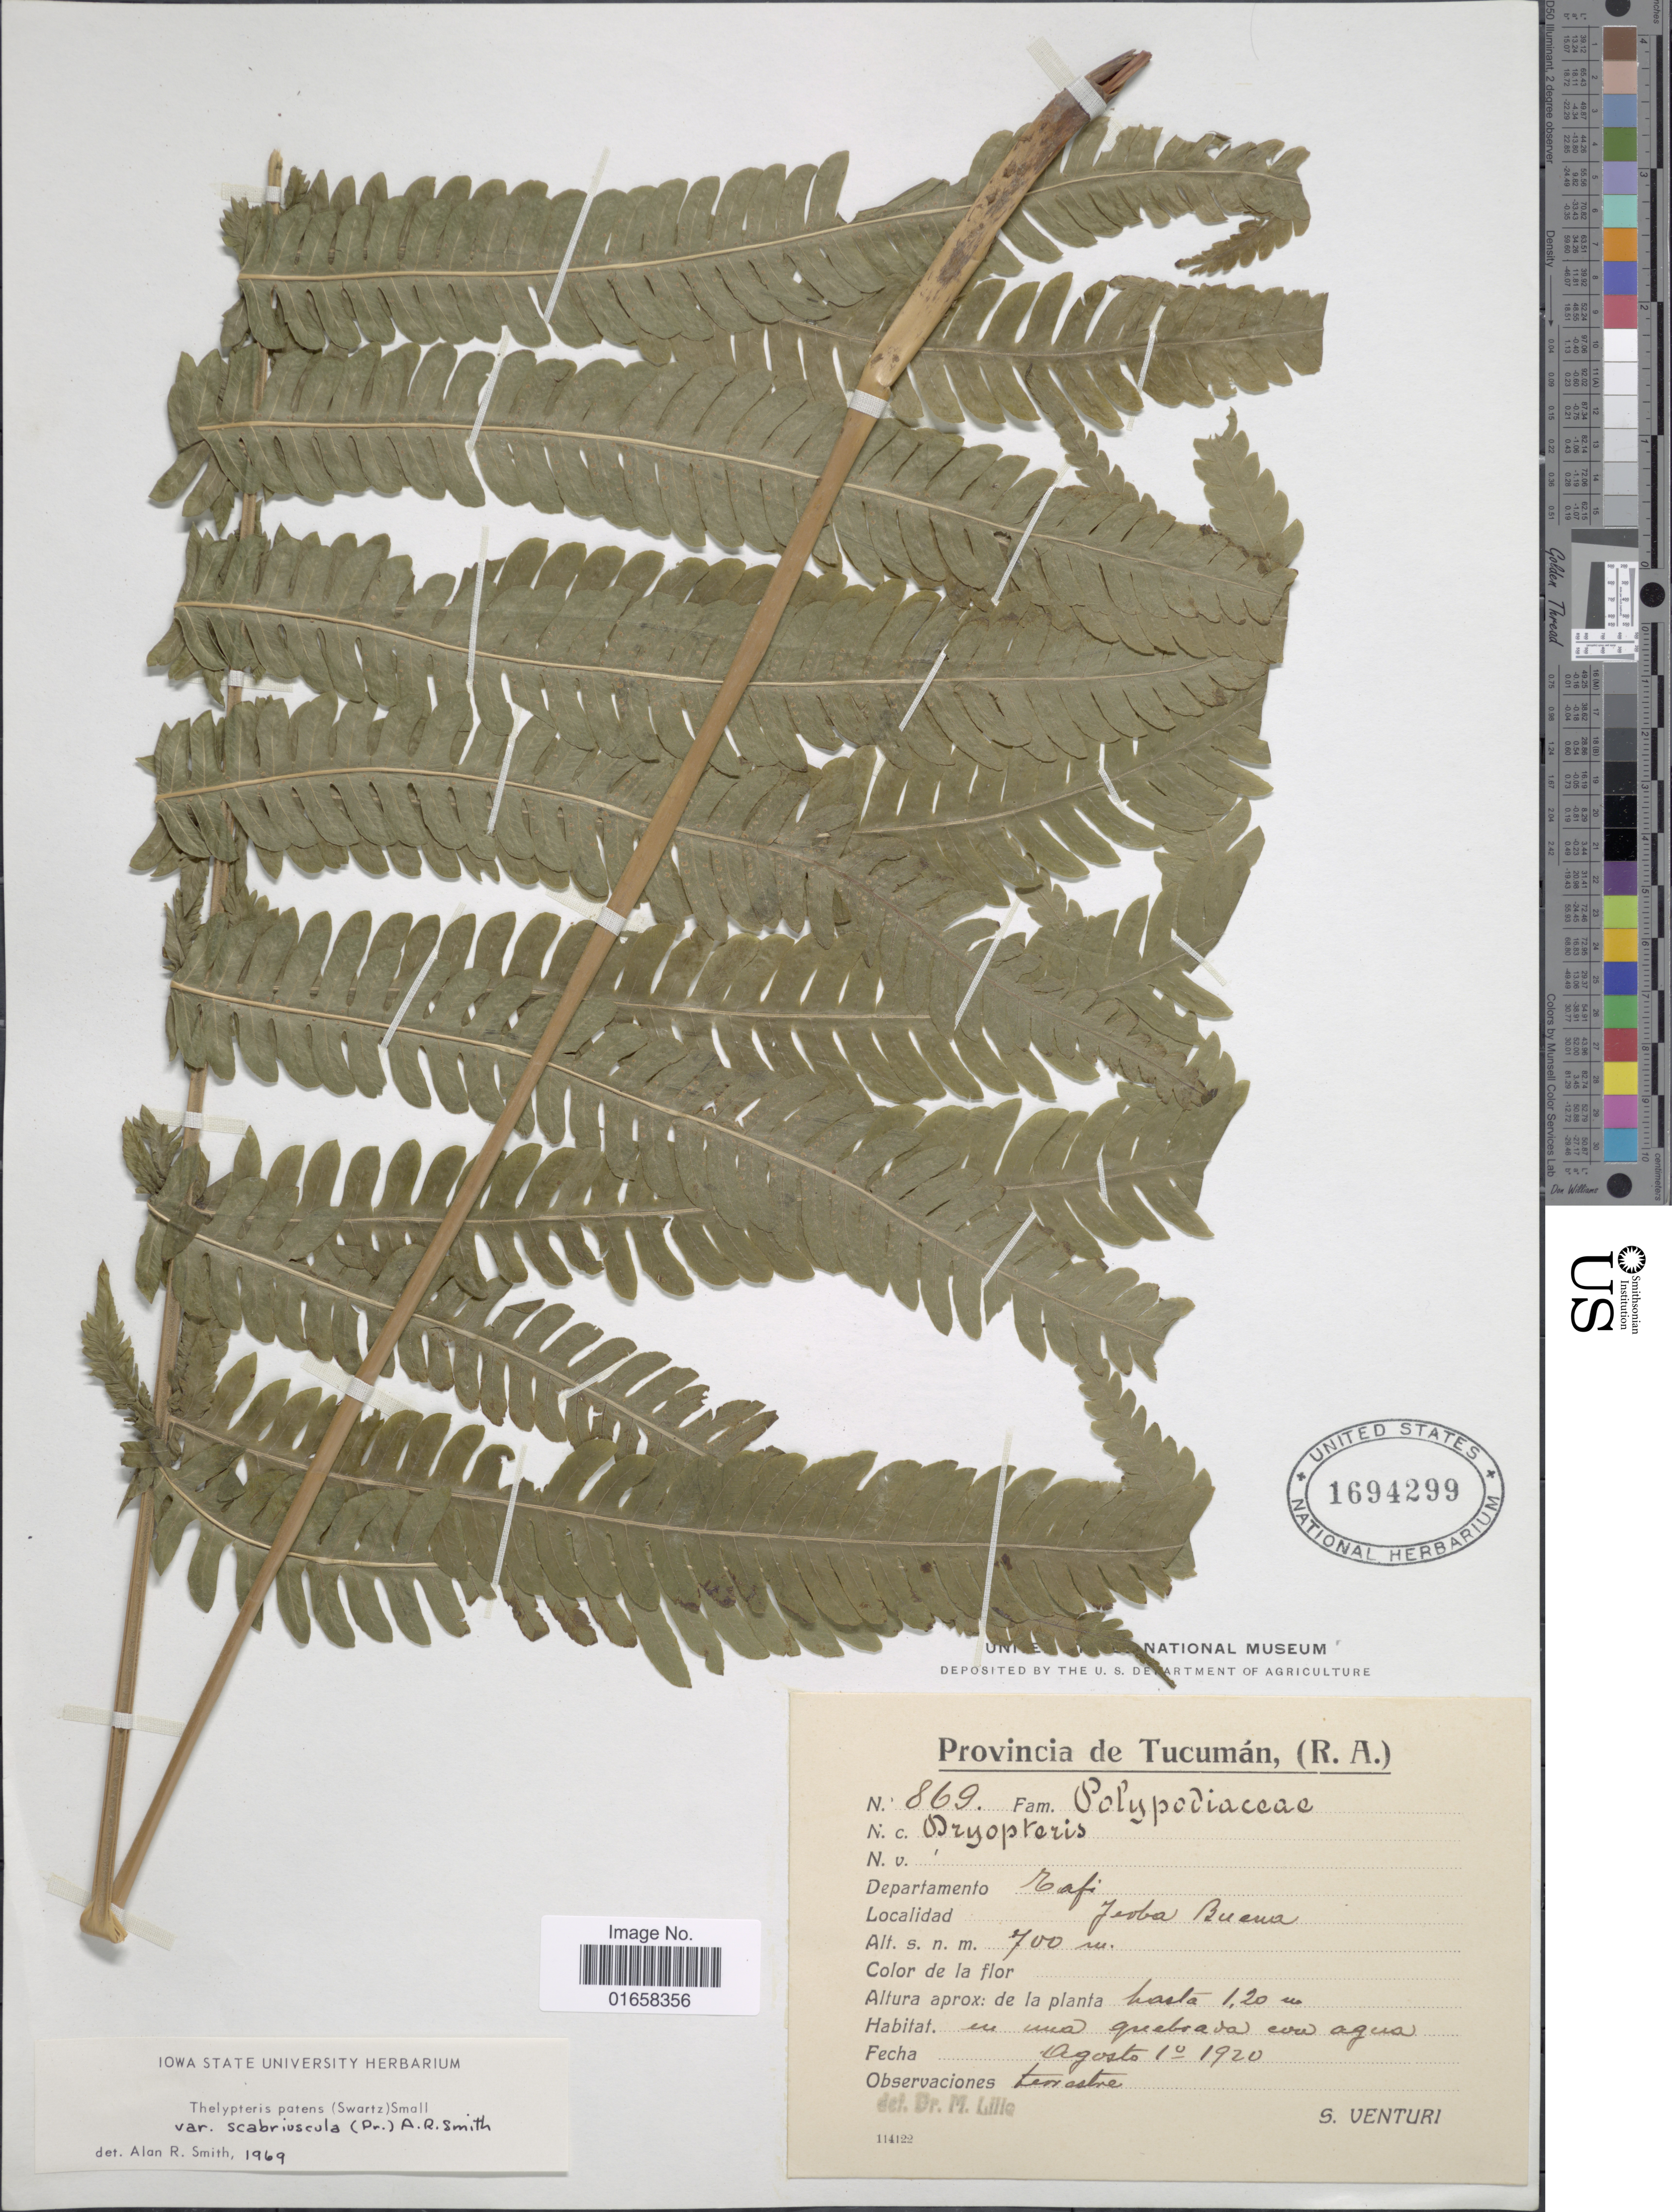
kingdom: Plantae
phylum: Tracheophyta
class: Polypodiopsida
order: Polypodiales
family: Thelypteridaceae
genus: Christella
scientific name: Christella patens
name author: (Sw.) Holttum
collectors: S. Venturi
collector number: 869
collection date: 1920-08-01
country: Argentina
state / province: Tucuman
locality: Departamento Tafi, Yerba Buena.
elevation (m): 700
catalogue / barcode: US 1694299